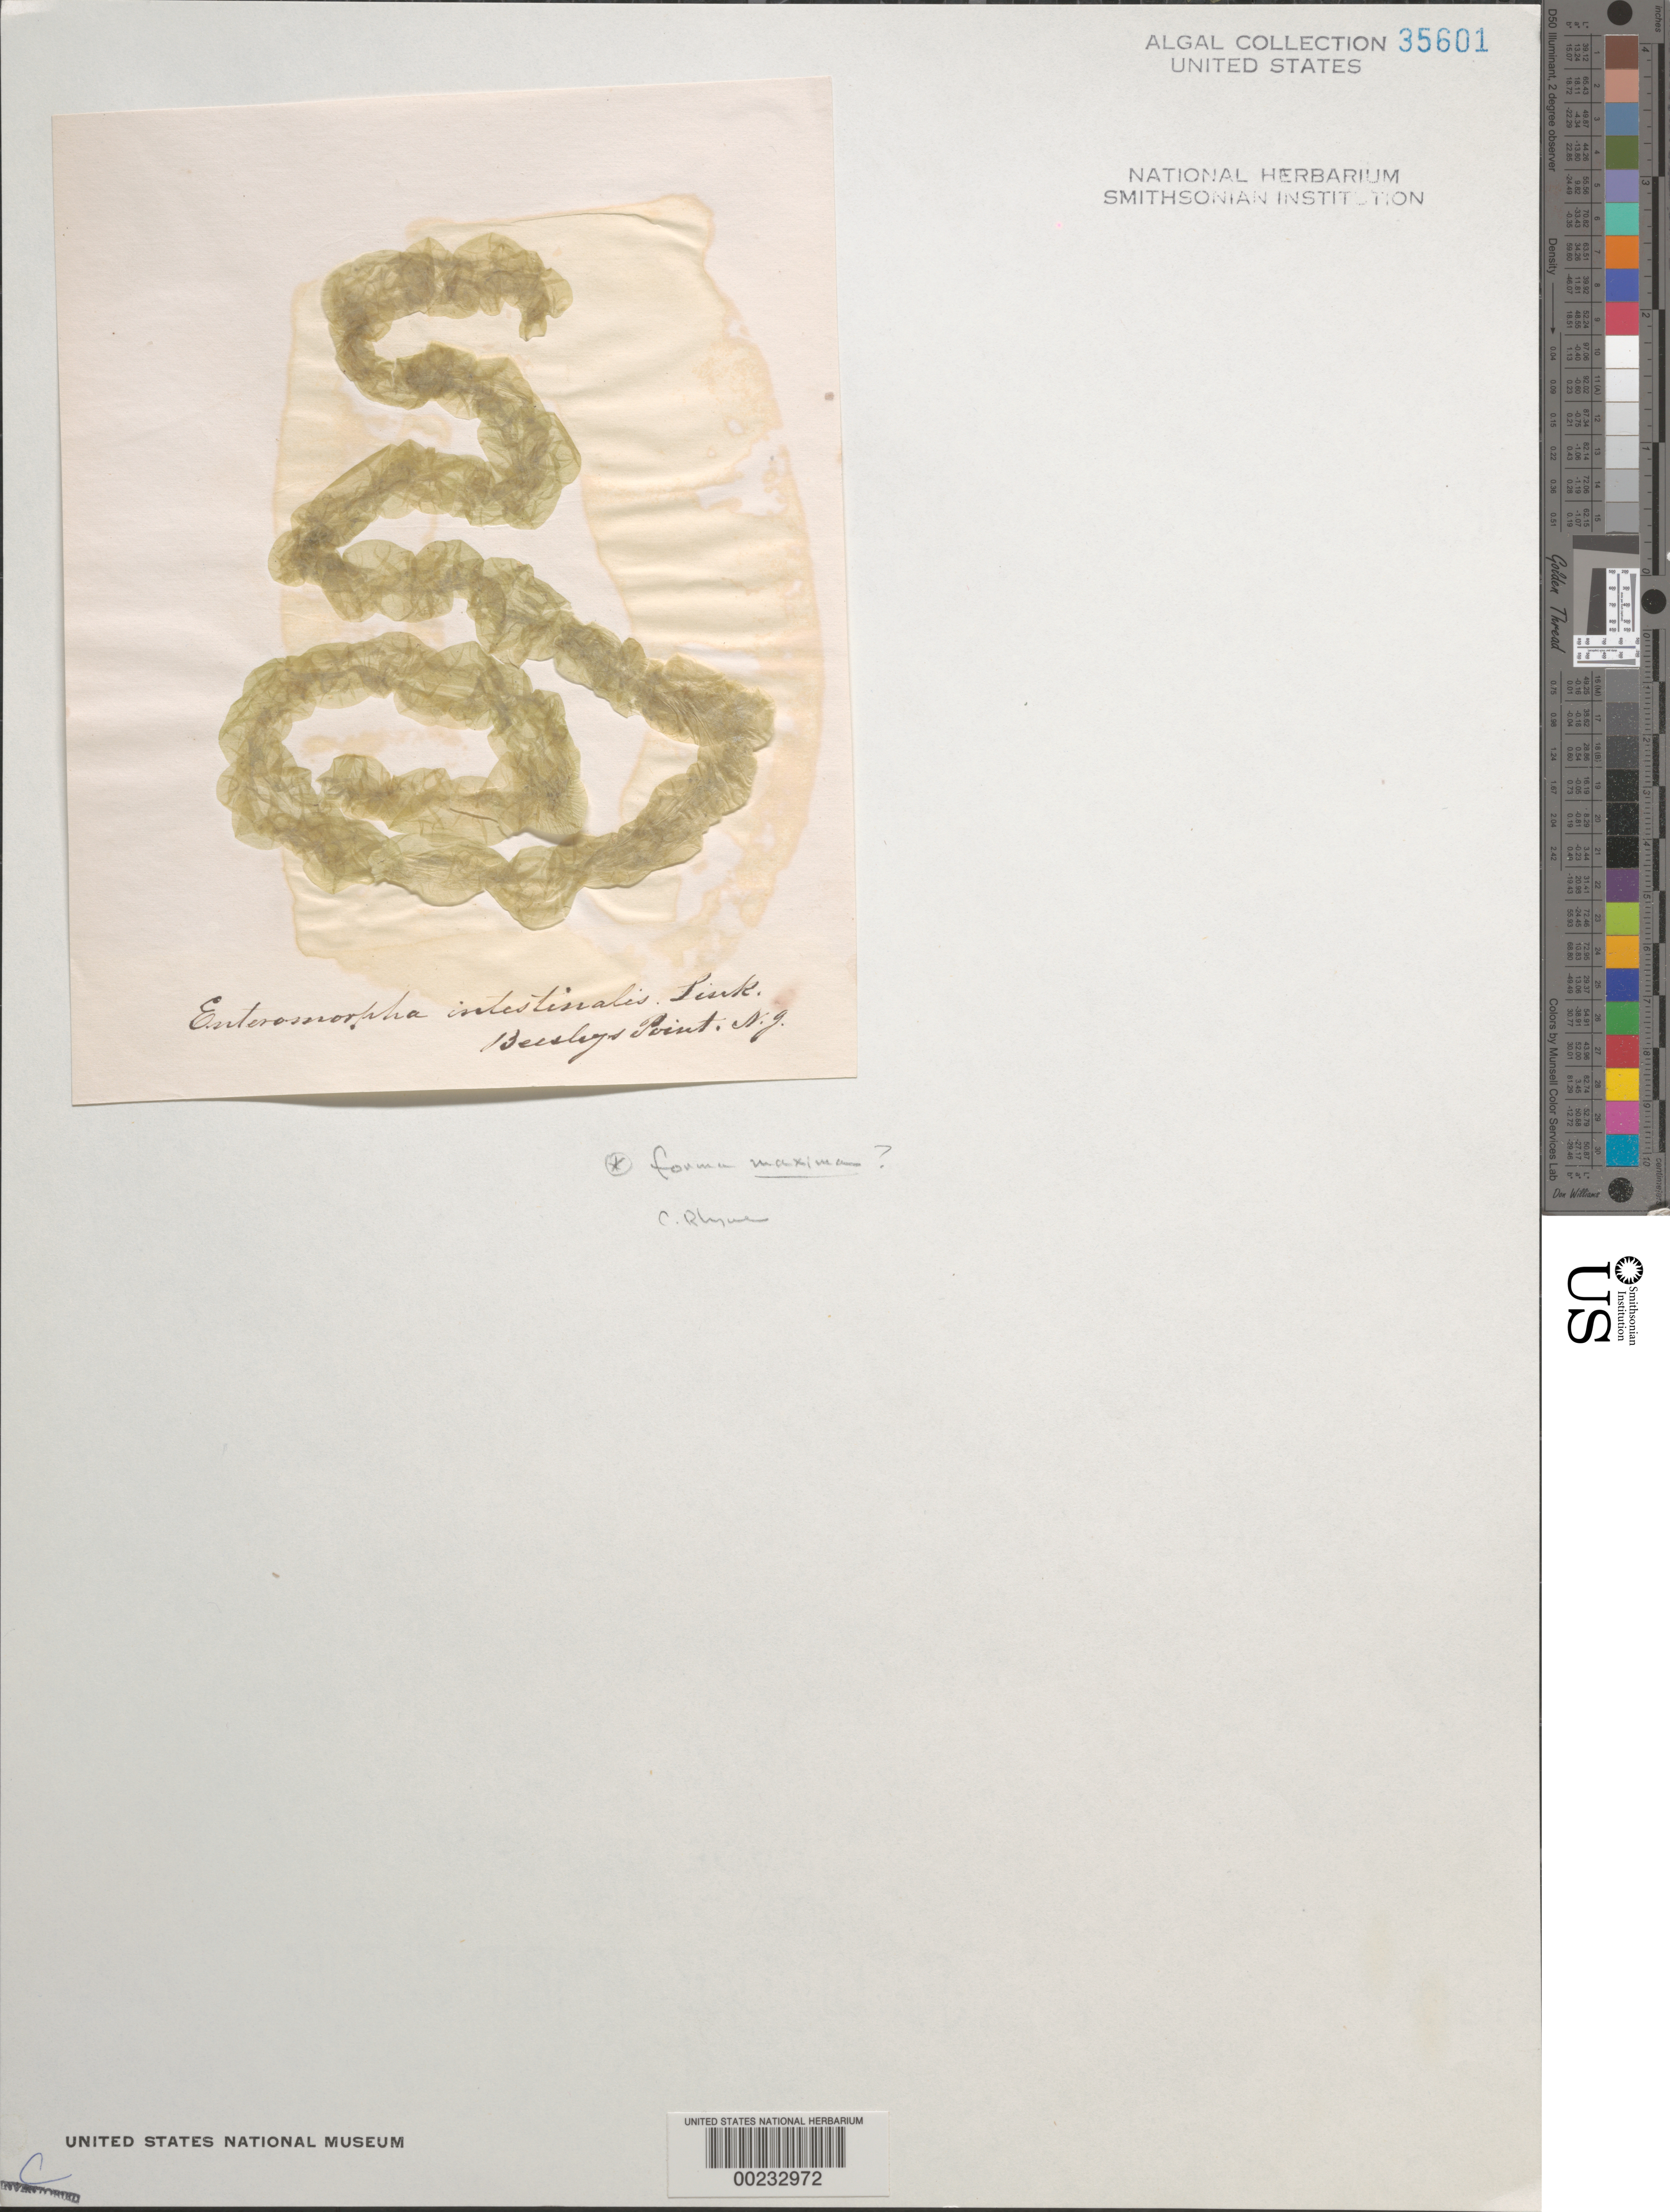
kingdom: Plantae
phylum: Chlorophyta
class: Ulvophyceae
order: Ulvales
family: Ulvaceae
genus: Ulva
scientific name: Ulva intestinalis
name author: L.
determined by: Algae name updating Project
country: United States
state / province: New Jersey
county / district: Cape May County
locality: Beesleys Point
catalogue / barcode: US 35601